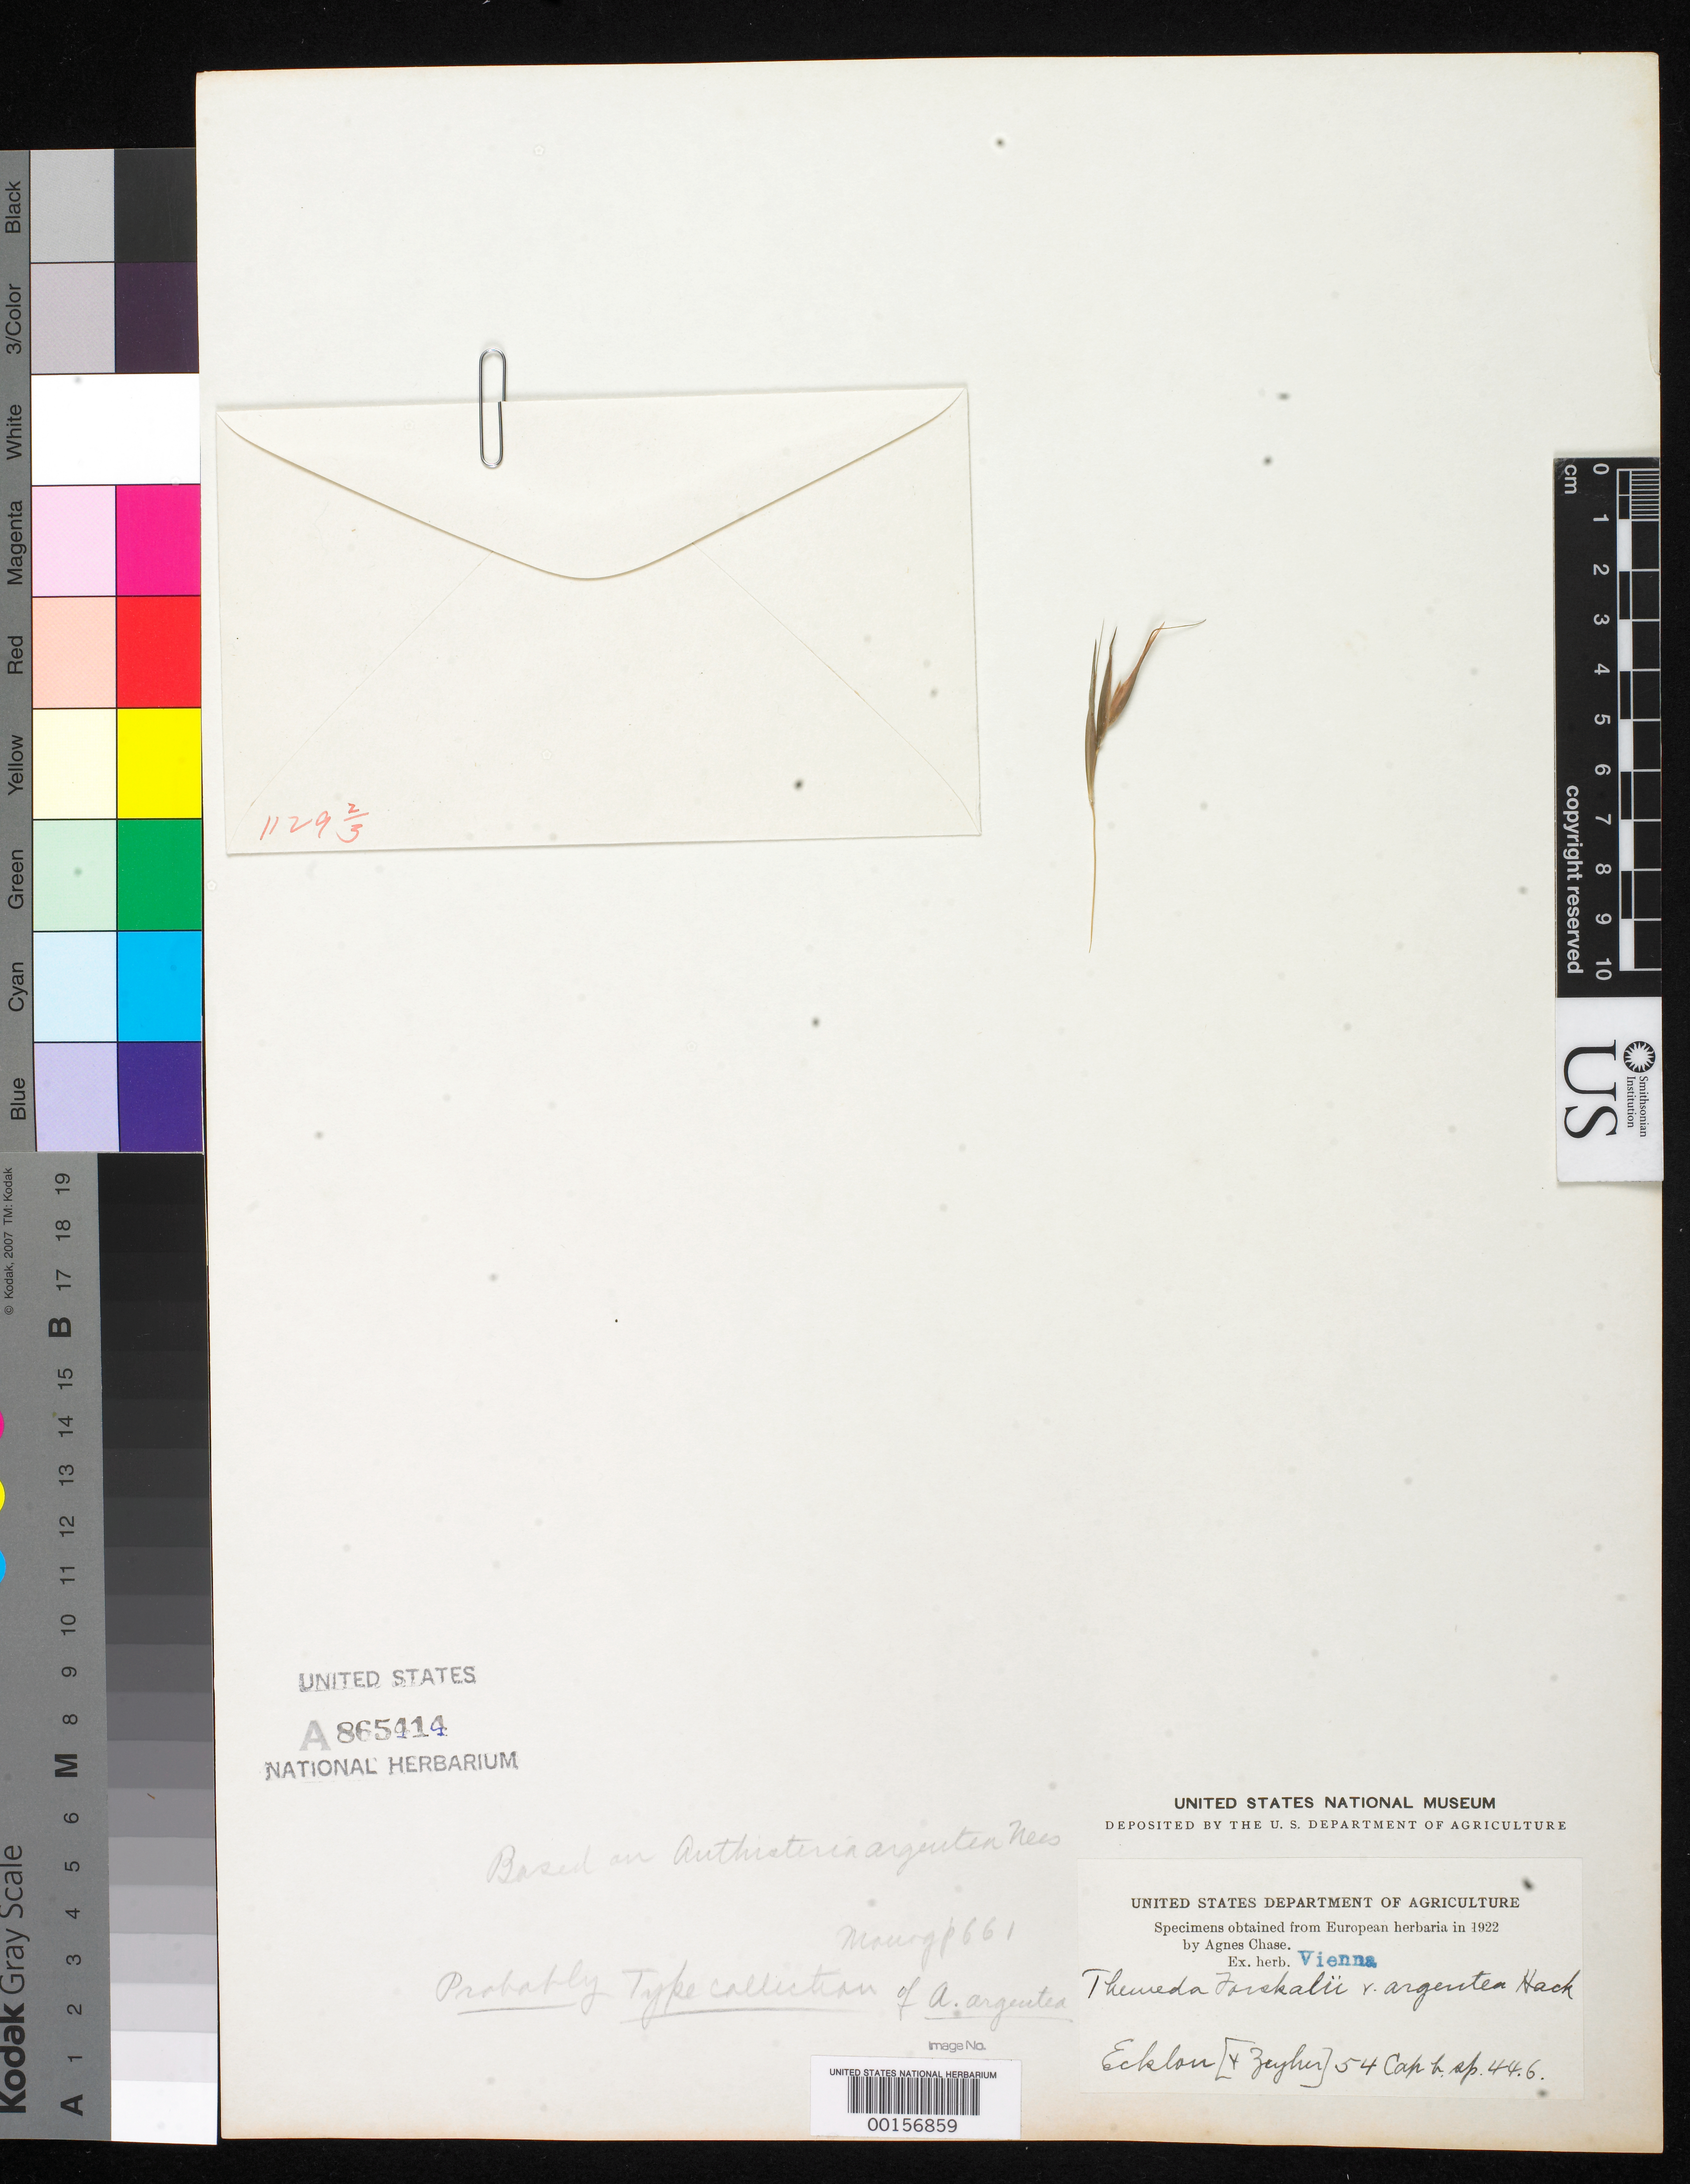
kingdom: Plantae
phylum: Tracheophyta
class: Liliopsida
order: Poales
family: Poaceae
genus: Anthistiria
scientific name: Anthistiria argentea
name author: Nees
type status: Type Fragment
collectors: C. F. Ecklon & C. Zeyher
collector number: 54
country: South Africa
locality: In desertis dumosis Karro.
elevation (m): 600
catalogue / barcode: US 865414A